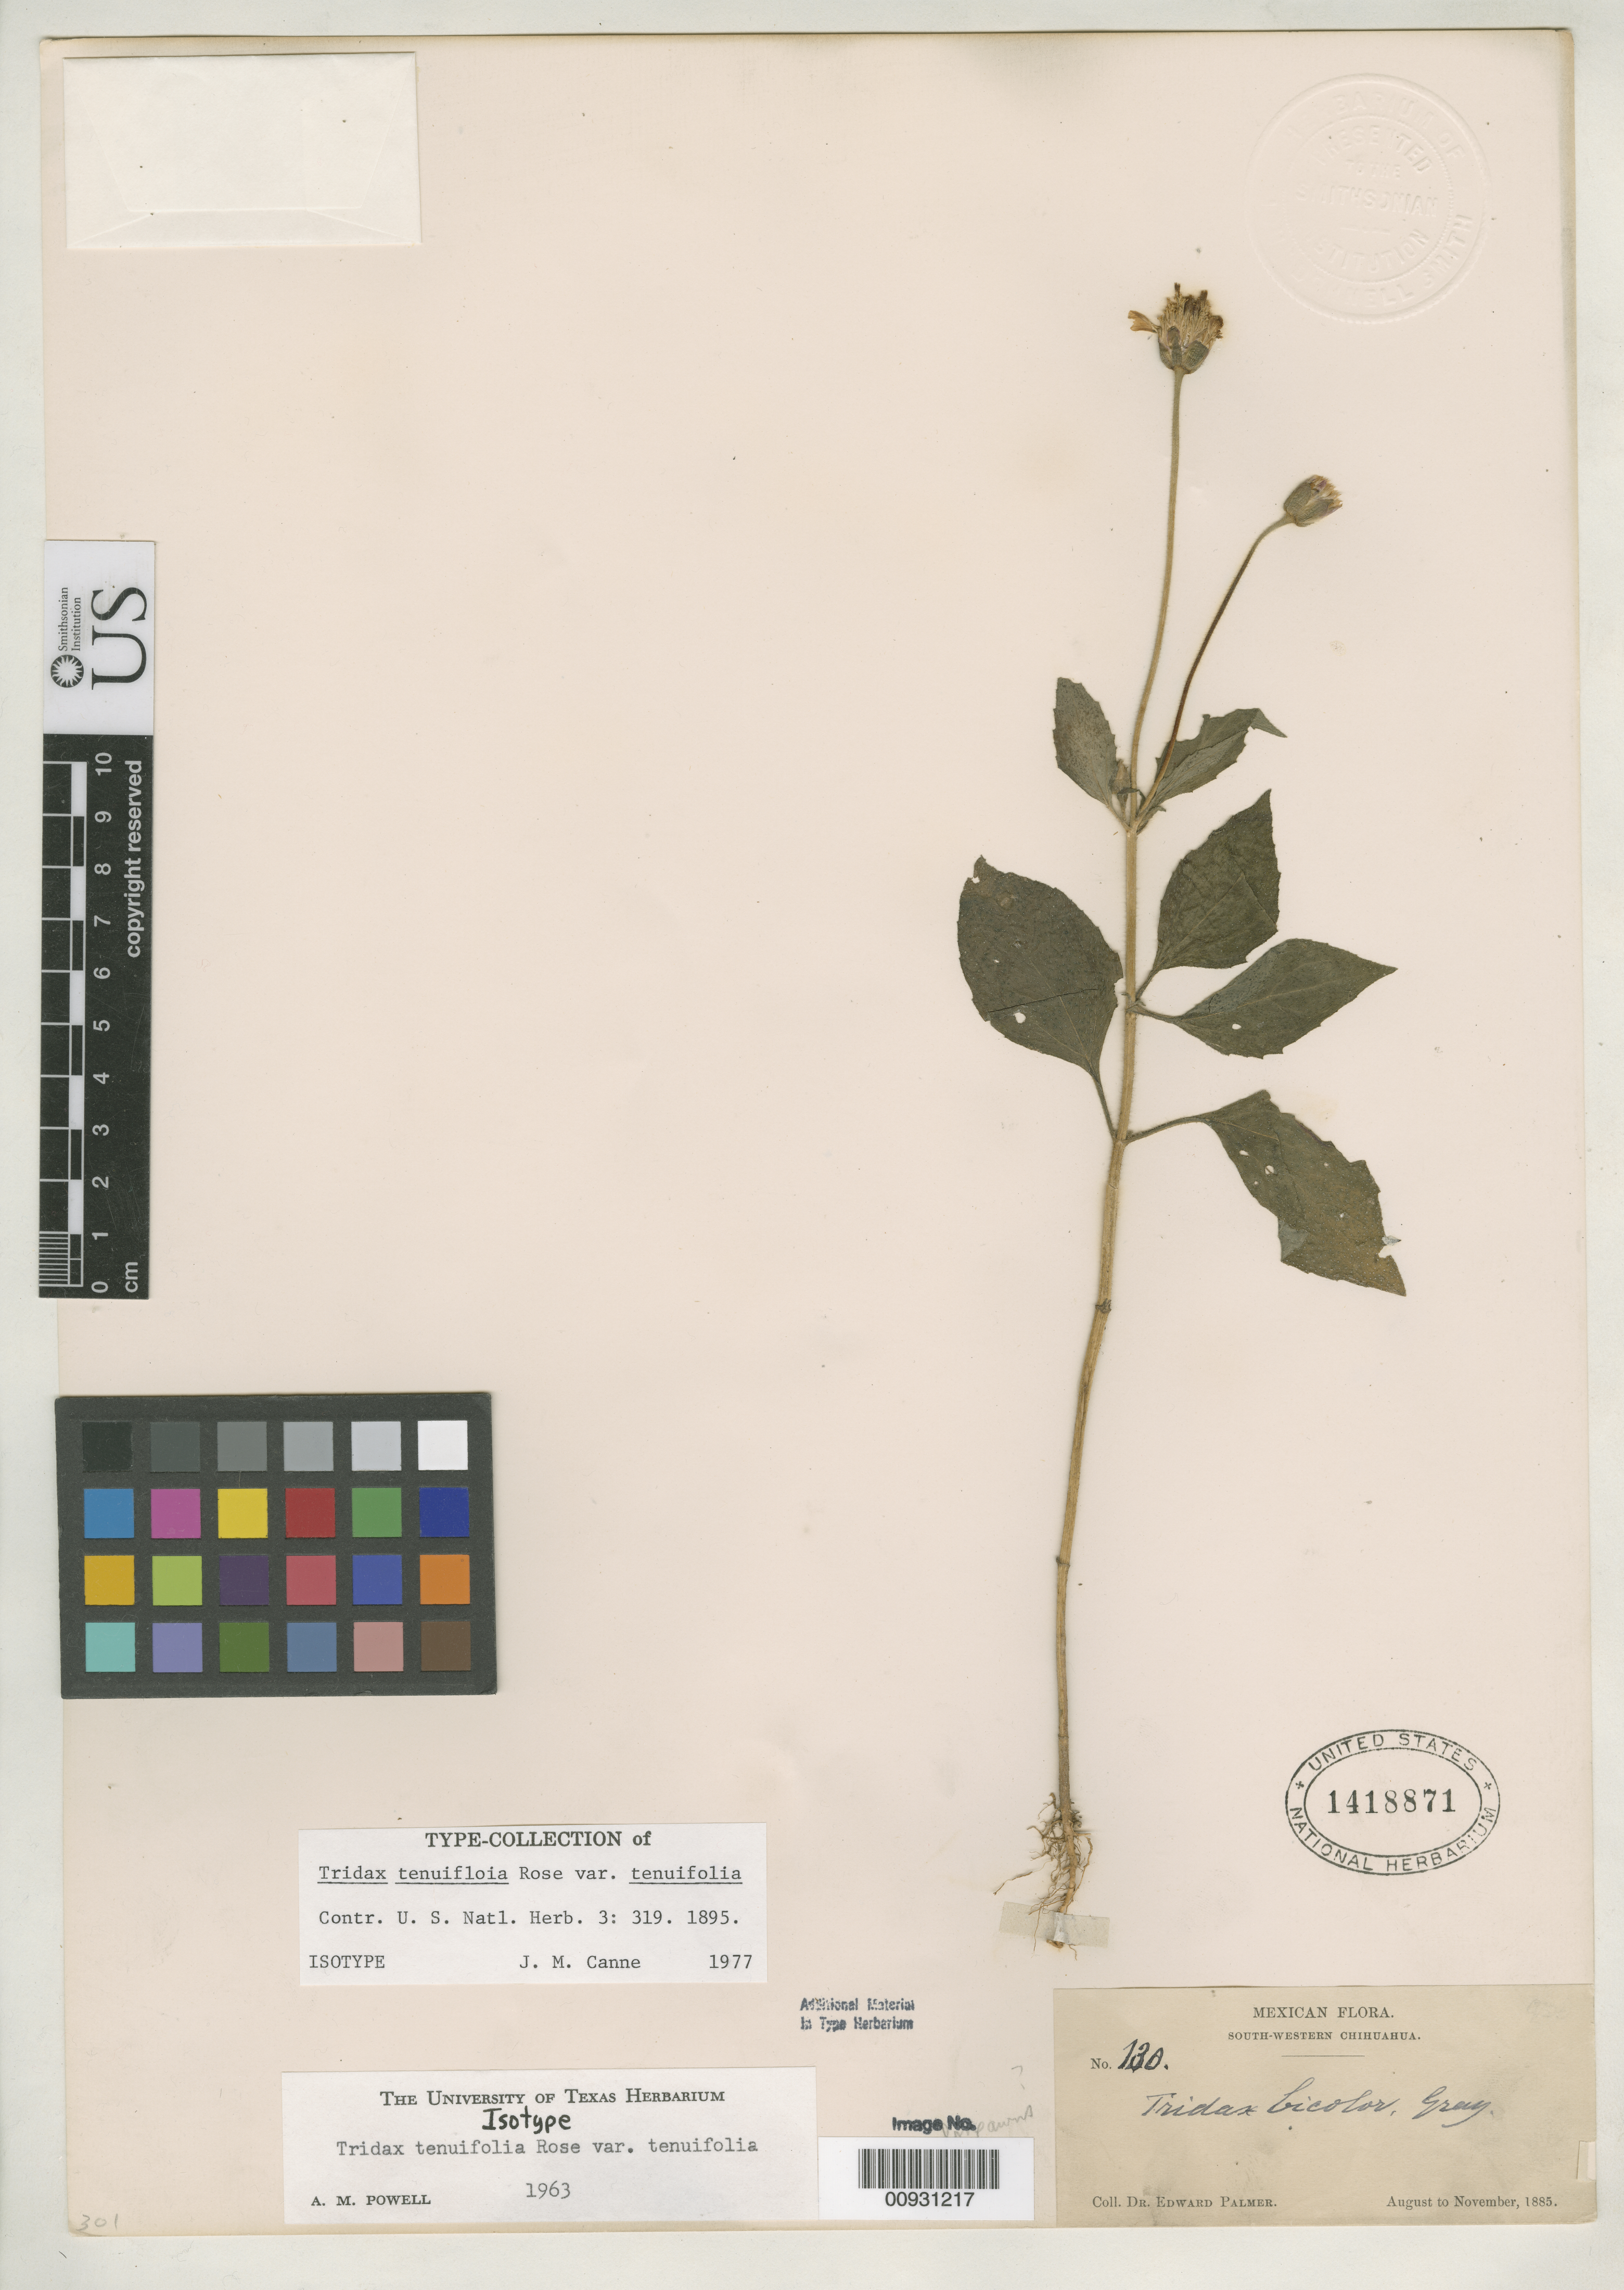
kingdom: Plantae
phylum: Tracheophyta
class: Magnoliopsida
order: Asterales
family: Asteraceae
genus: Tridax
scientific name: Tridax tenuifolia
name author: Rose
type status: Isotype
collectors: E. Palmer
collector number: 130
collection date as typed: Aug 1885 to Nov 1885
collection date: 1885-08/1885-11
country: Mexico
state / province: Chihuahua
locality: South-western Chihuahua.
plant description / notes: Specimen ex John Donnell Smith herbarium.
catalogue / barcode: US 1418871